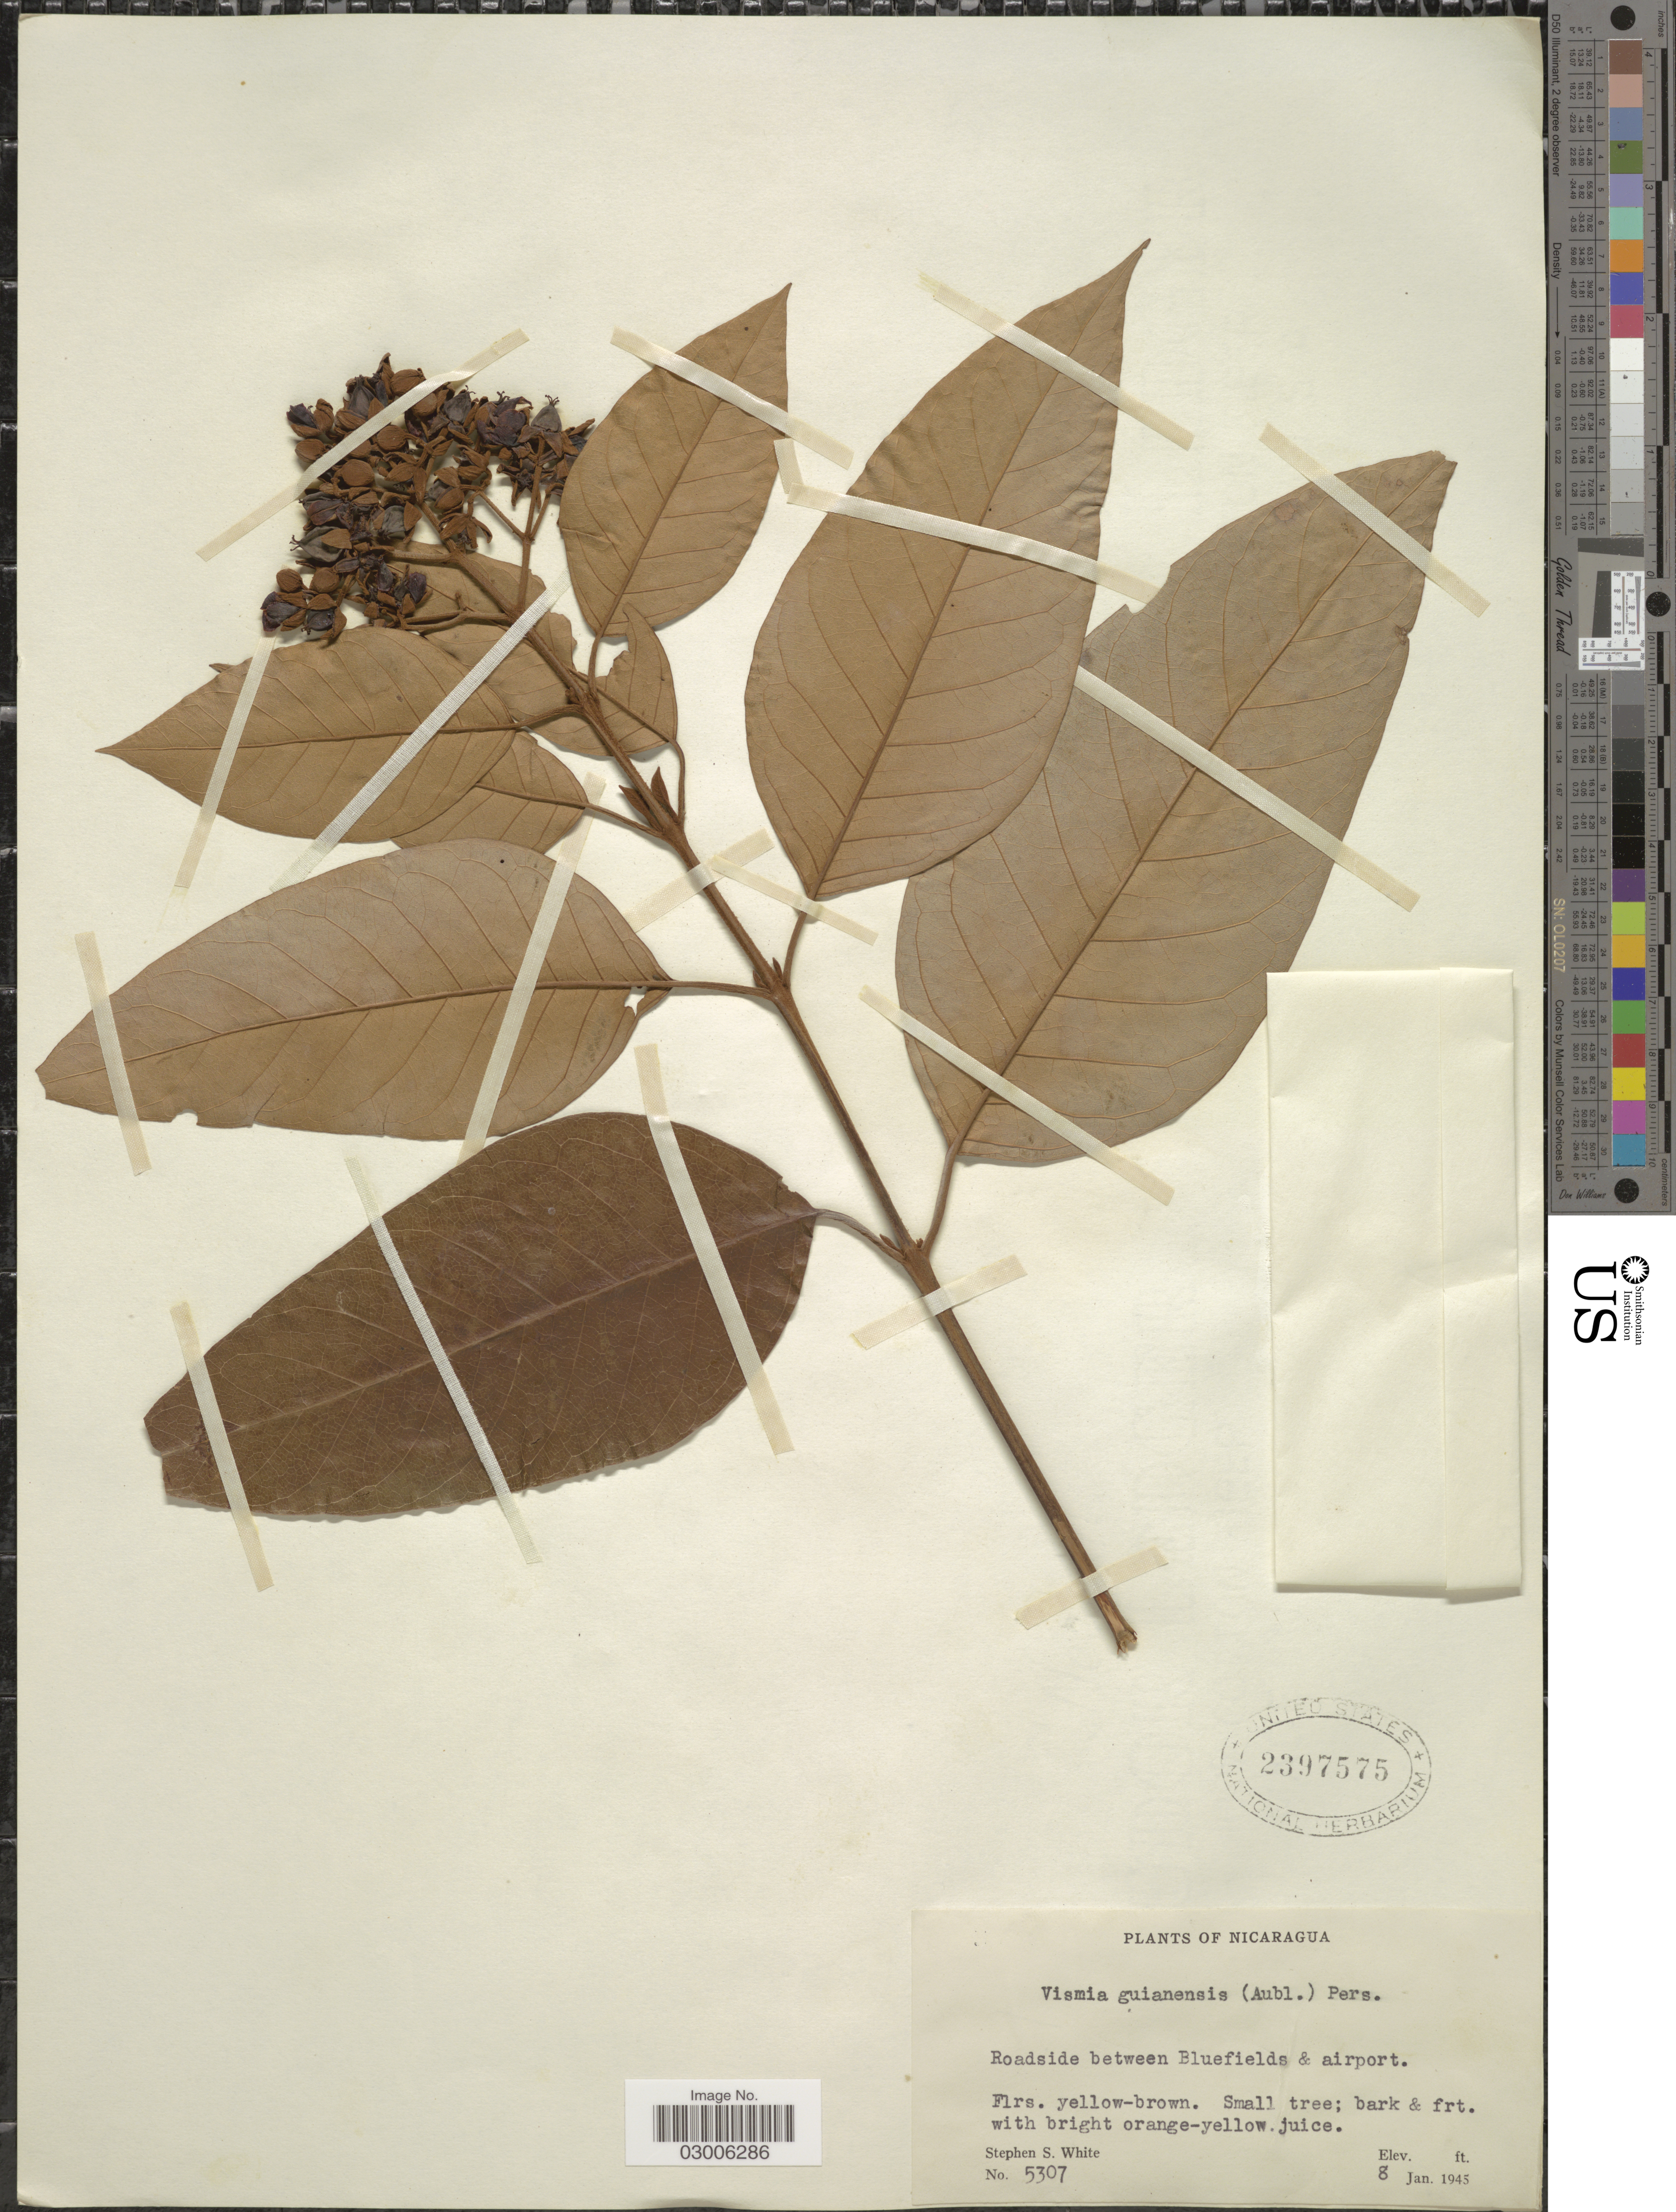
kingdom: Plantae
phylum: Tracheophyta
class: Magnoliopsida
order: Malpighiales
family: Hypericaceae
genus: Vismia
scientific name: Vismia guianensis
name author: (Aubl.) Pers.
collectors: S. S. White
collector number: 5307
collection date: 1945-01-08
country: Nicaragua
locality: Roadside between Bluefields & airport.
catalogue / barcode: US 2397575